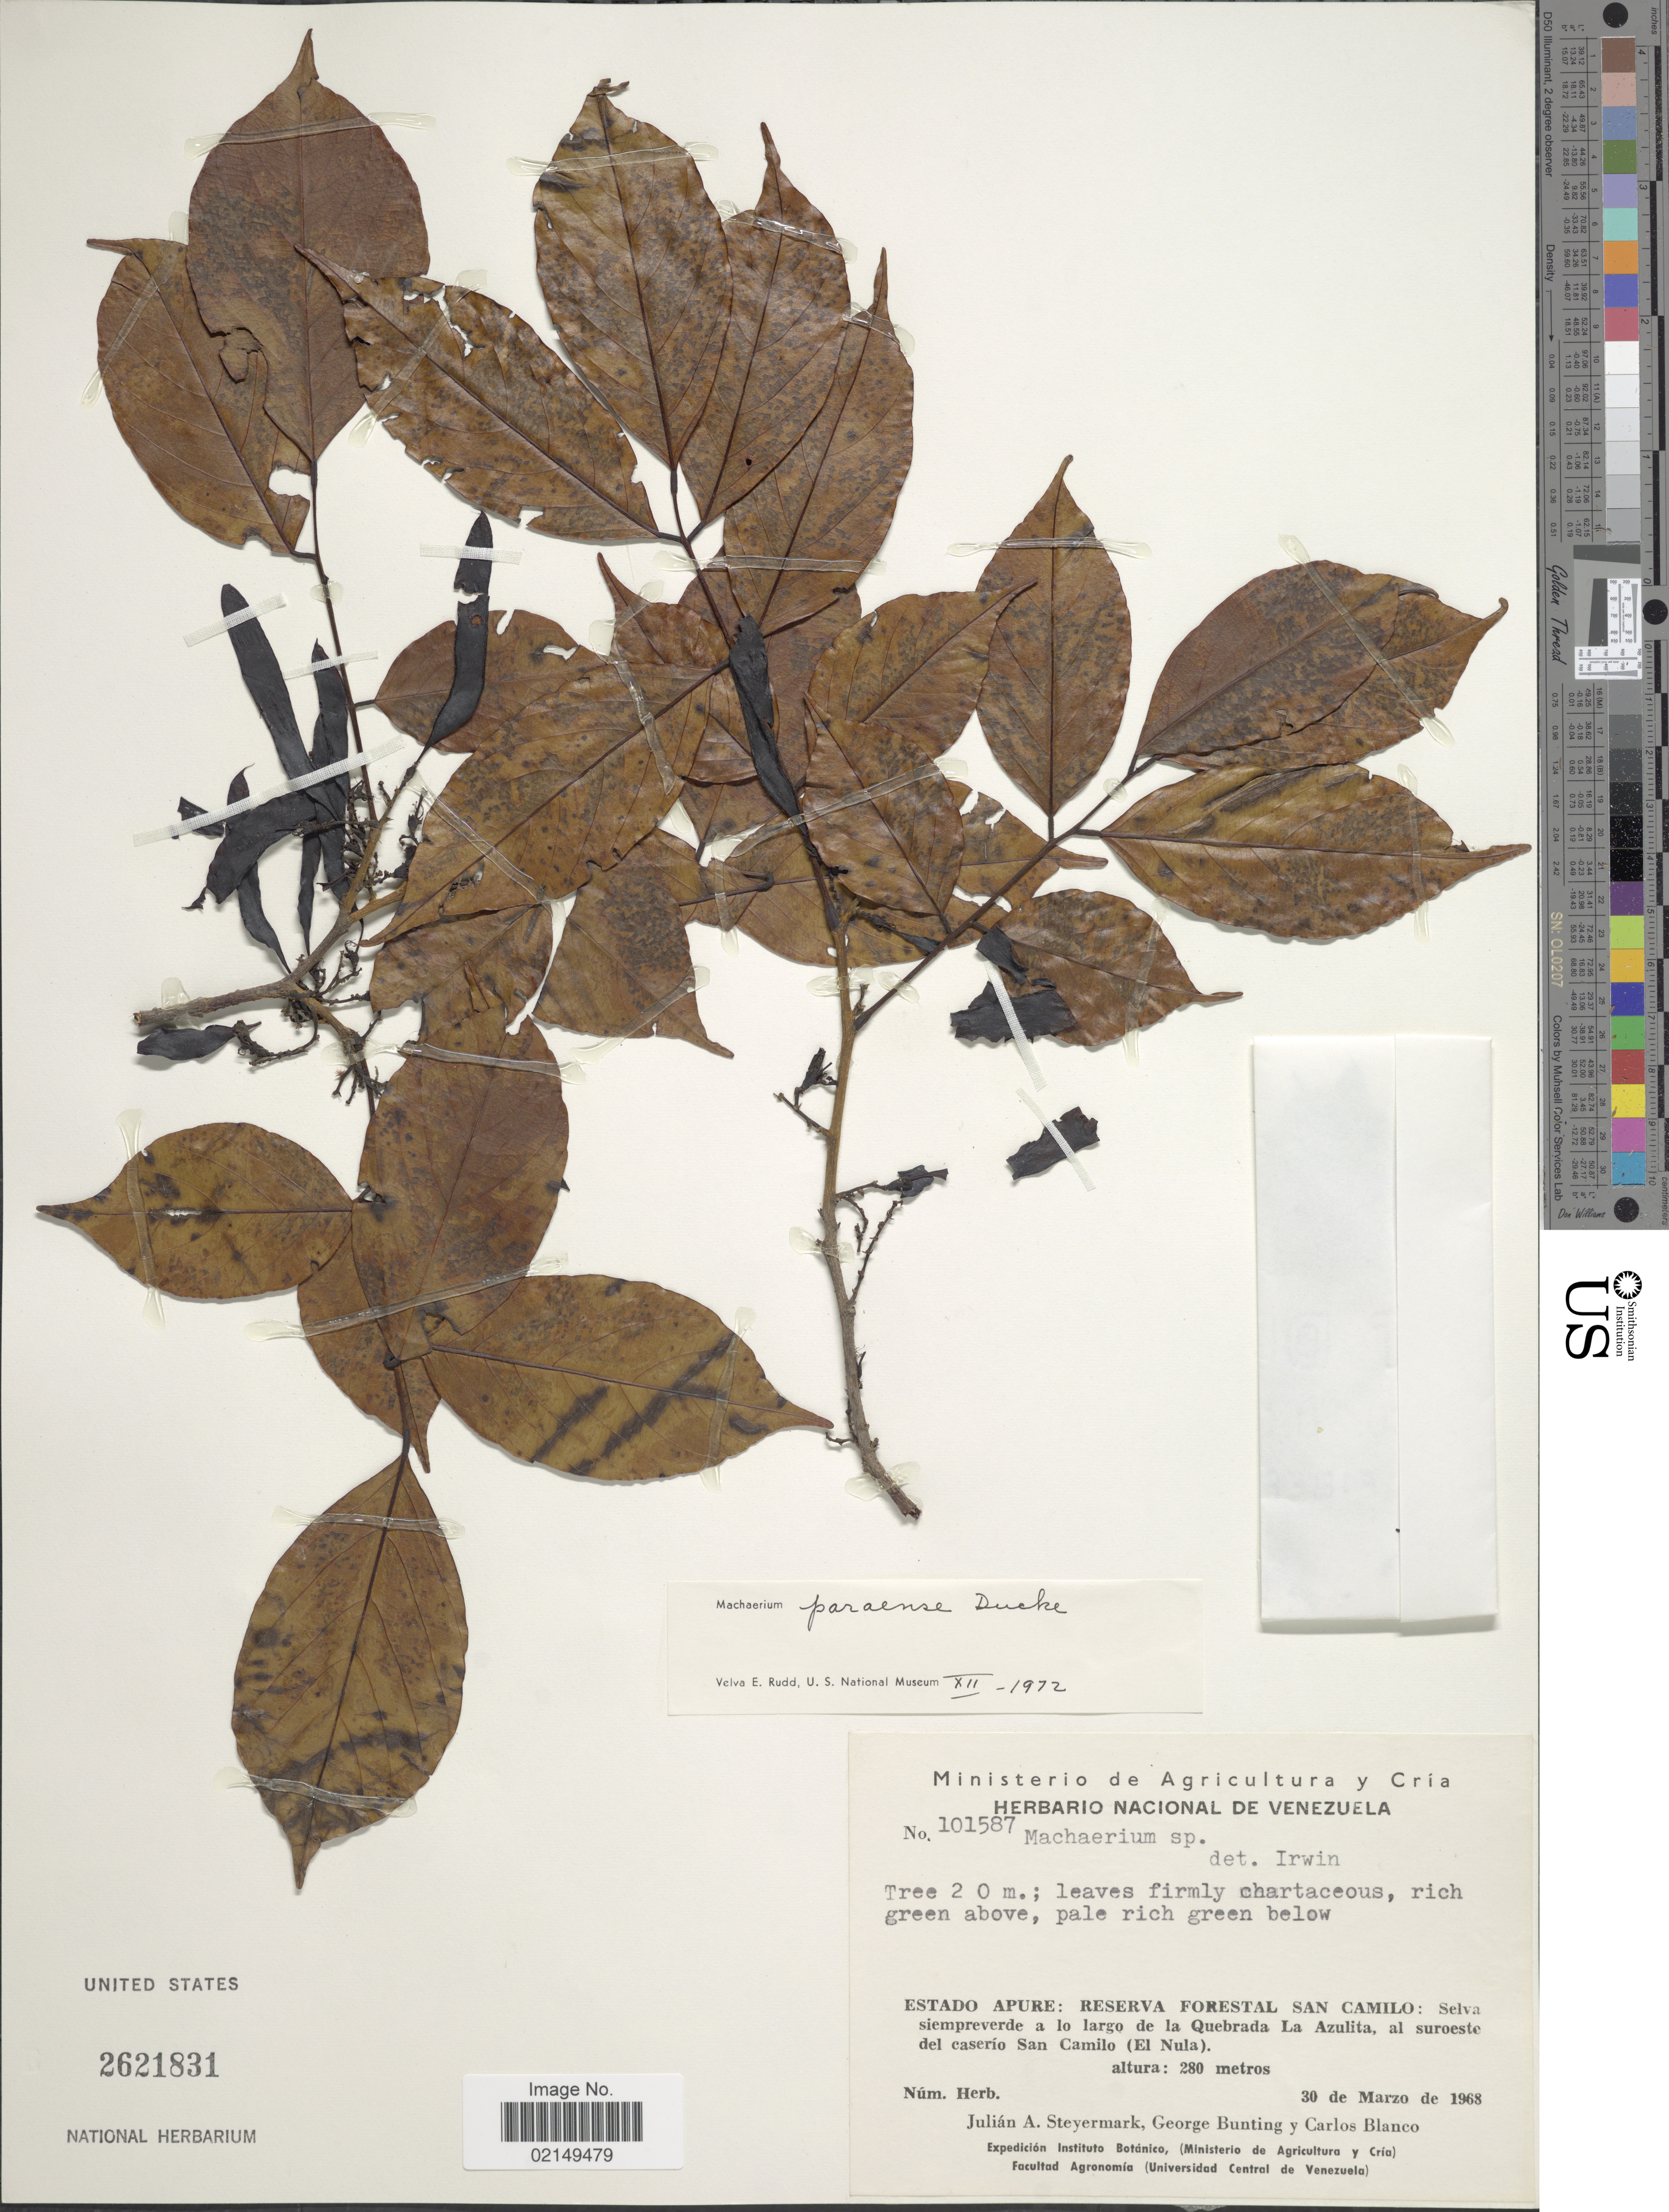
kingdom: Plantae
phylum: Tracheophyta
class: Magnoliopsida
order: Fabales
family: Fabaceae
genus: Machaerium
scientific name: Machaerium paraense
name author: Ducke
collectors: J. Steyermark, G. S. Bunting & C. Blanco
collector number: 101587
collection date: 1968-03-30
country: Venezuela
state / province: Apure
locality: Estado Apure: Reserva Florestal San Camilo: Selva siempreverde a lo largo de la Quebrada La Azulita, al suroeste del caserio San Camilo (El Nula)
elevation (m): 280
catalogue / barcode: US 2621831